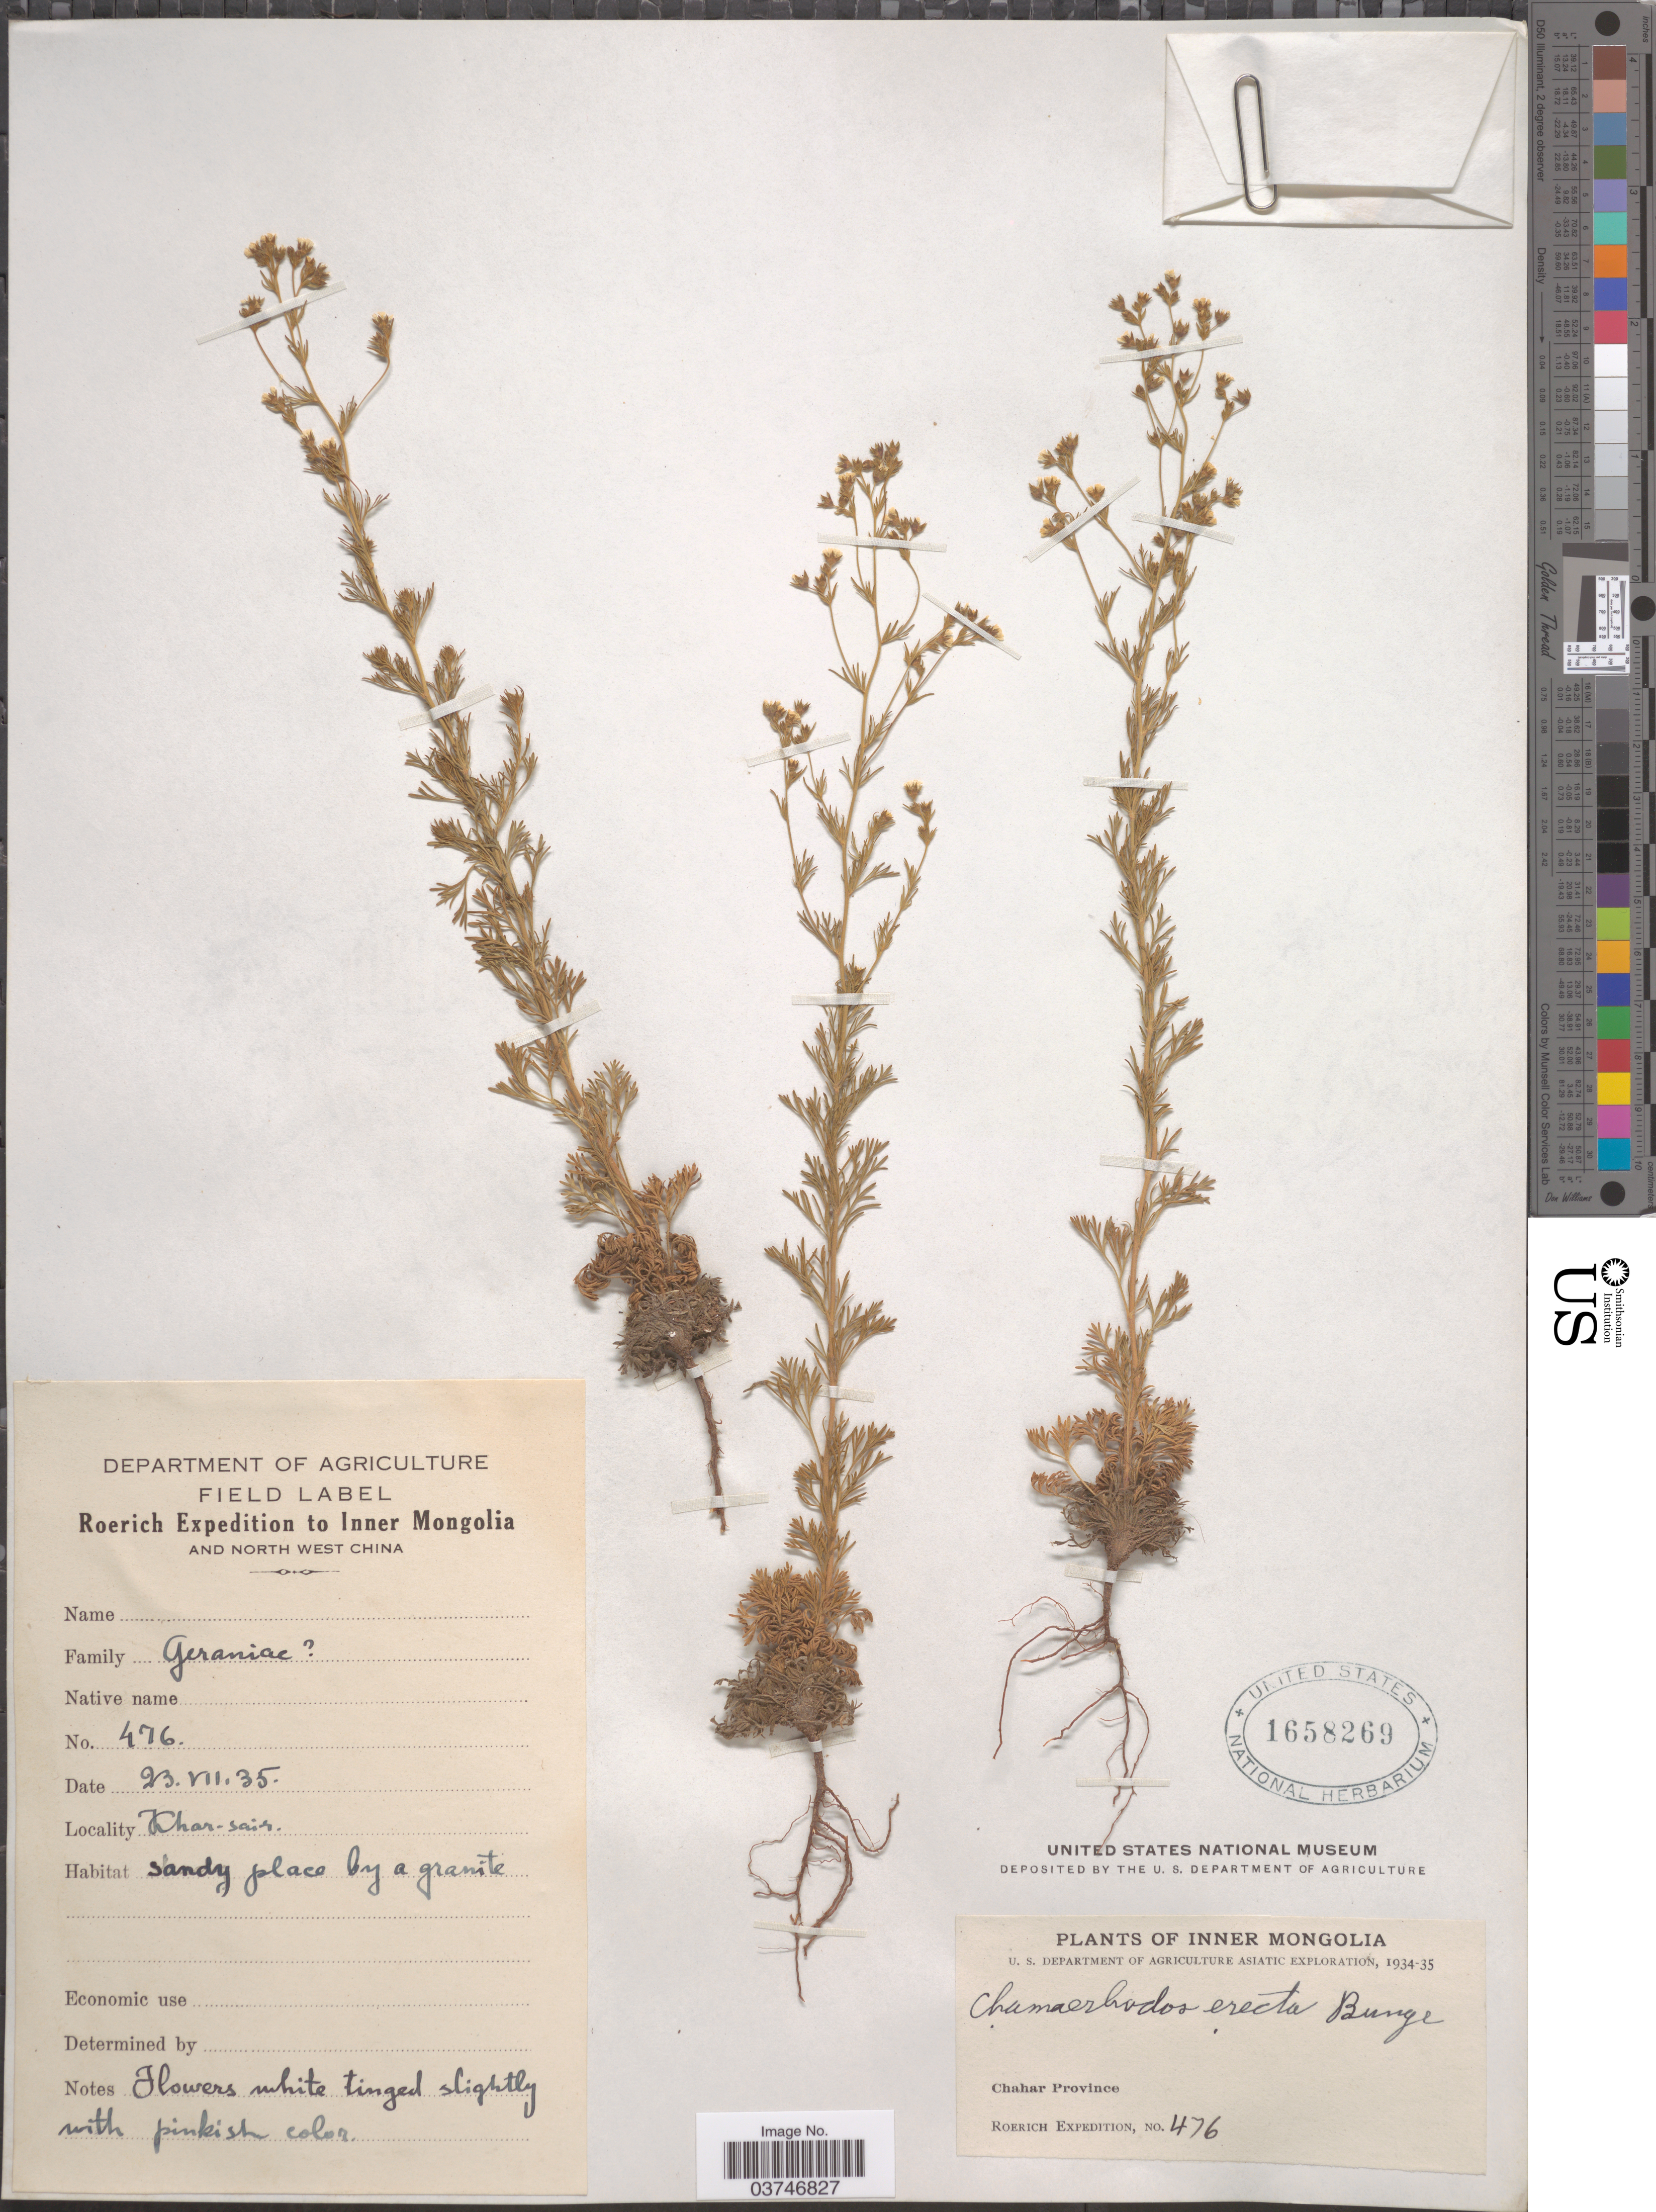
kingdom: Plantae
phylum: Tracheophyta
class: Magnoliopsida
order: Rosales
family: Rosaceae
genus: Chamaerhodos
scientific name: Chamaerhodos erecta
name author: (L.) Bunge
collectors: Roerich Expedition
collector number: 476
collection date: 1935-07-23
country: China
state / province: Nei Monggol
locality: Khar-sair. Inner Mongolia, Chahar Province.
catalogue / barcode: US 1658269